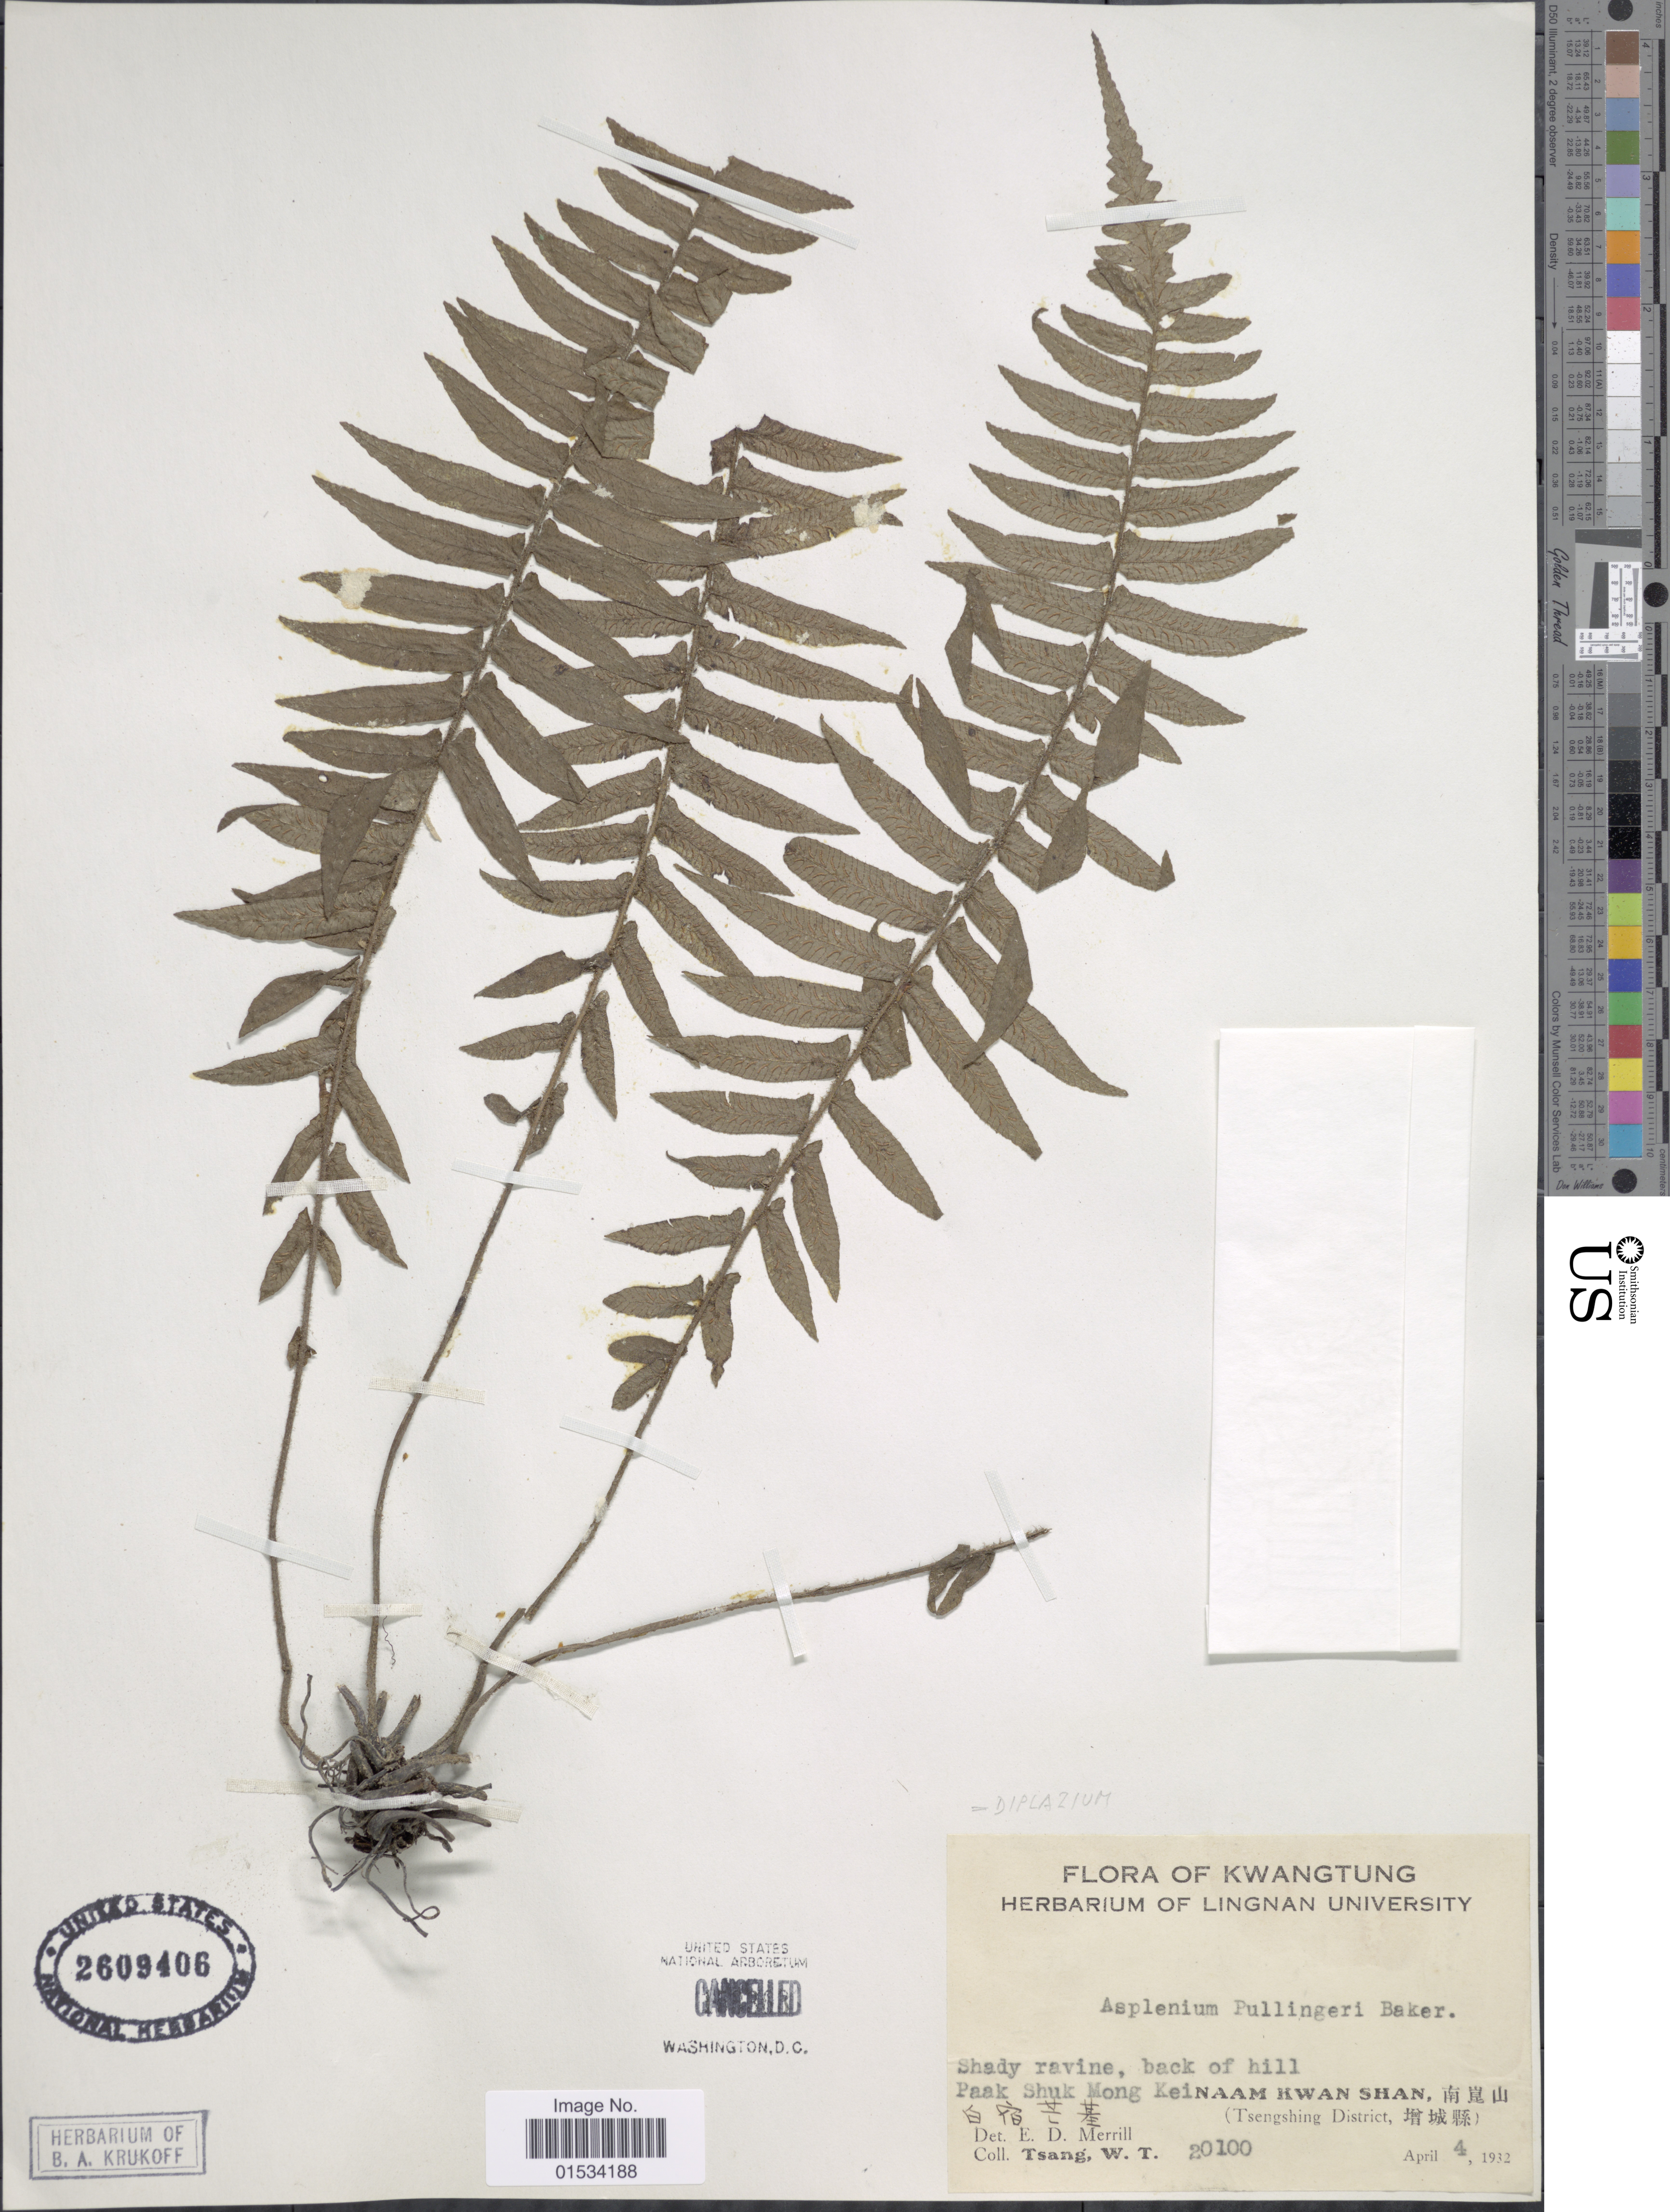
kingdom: Plantae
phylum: Tracheophyta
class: Polypodiopsida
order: Polypodiales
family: Athyriaceae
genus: Diplazium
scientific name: Diplazium pullingeri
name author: (Baker) J. Sm.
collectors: W. T. Tsang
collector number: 20100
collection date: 1932-04-04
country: China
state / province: Guangdong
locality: Kwangtung, Shady ravine, back of hill Paak Shuk Mong Kei, Naam Kwan Shan, (Tsengshing District)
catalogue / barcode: US 2609406